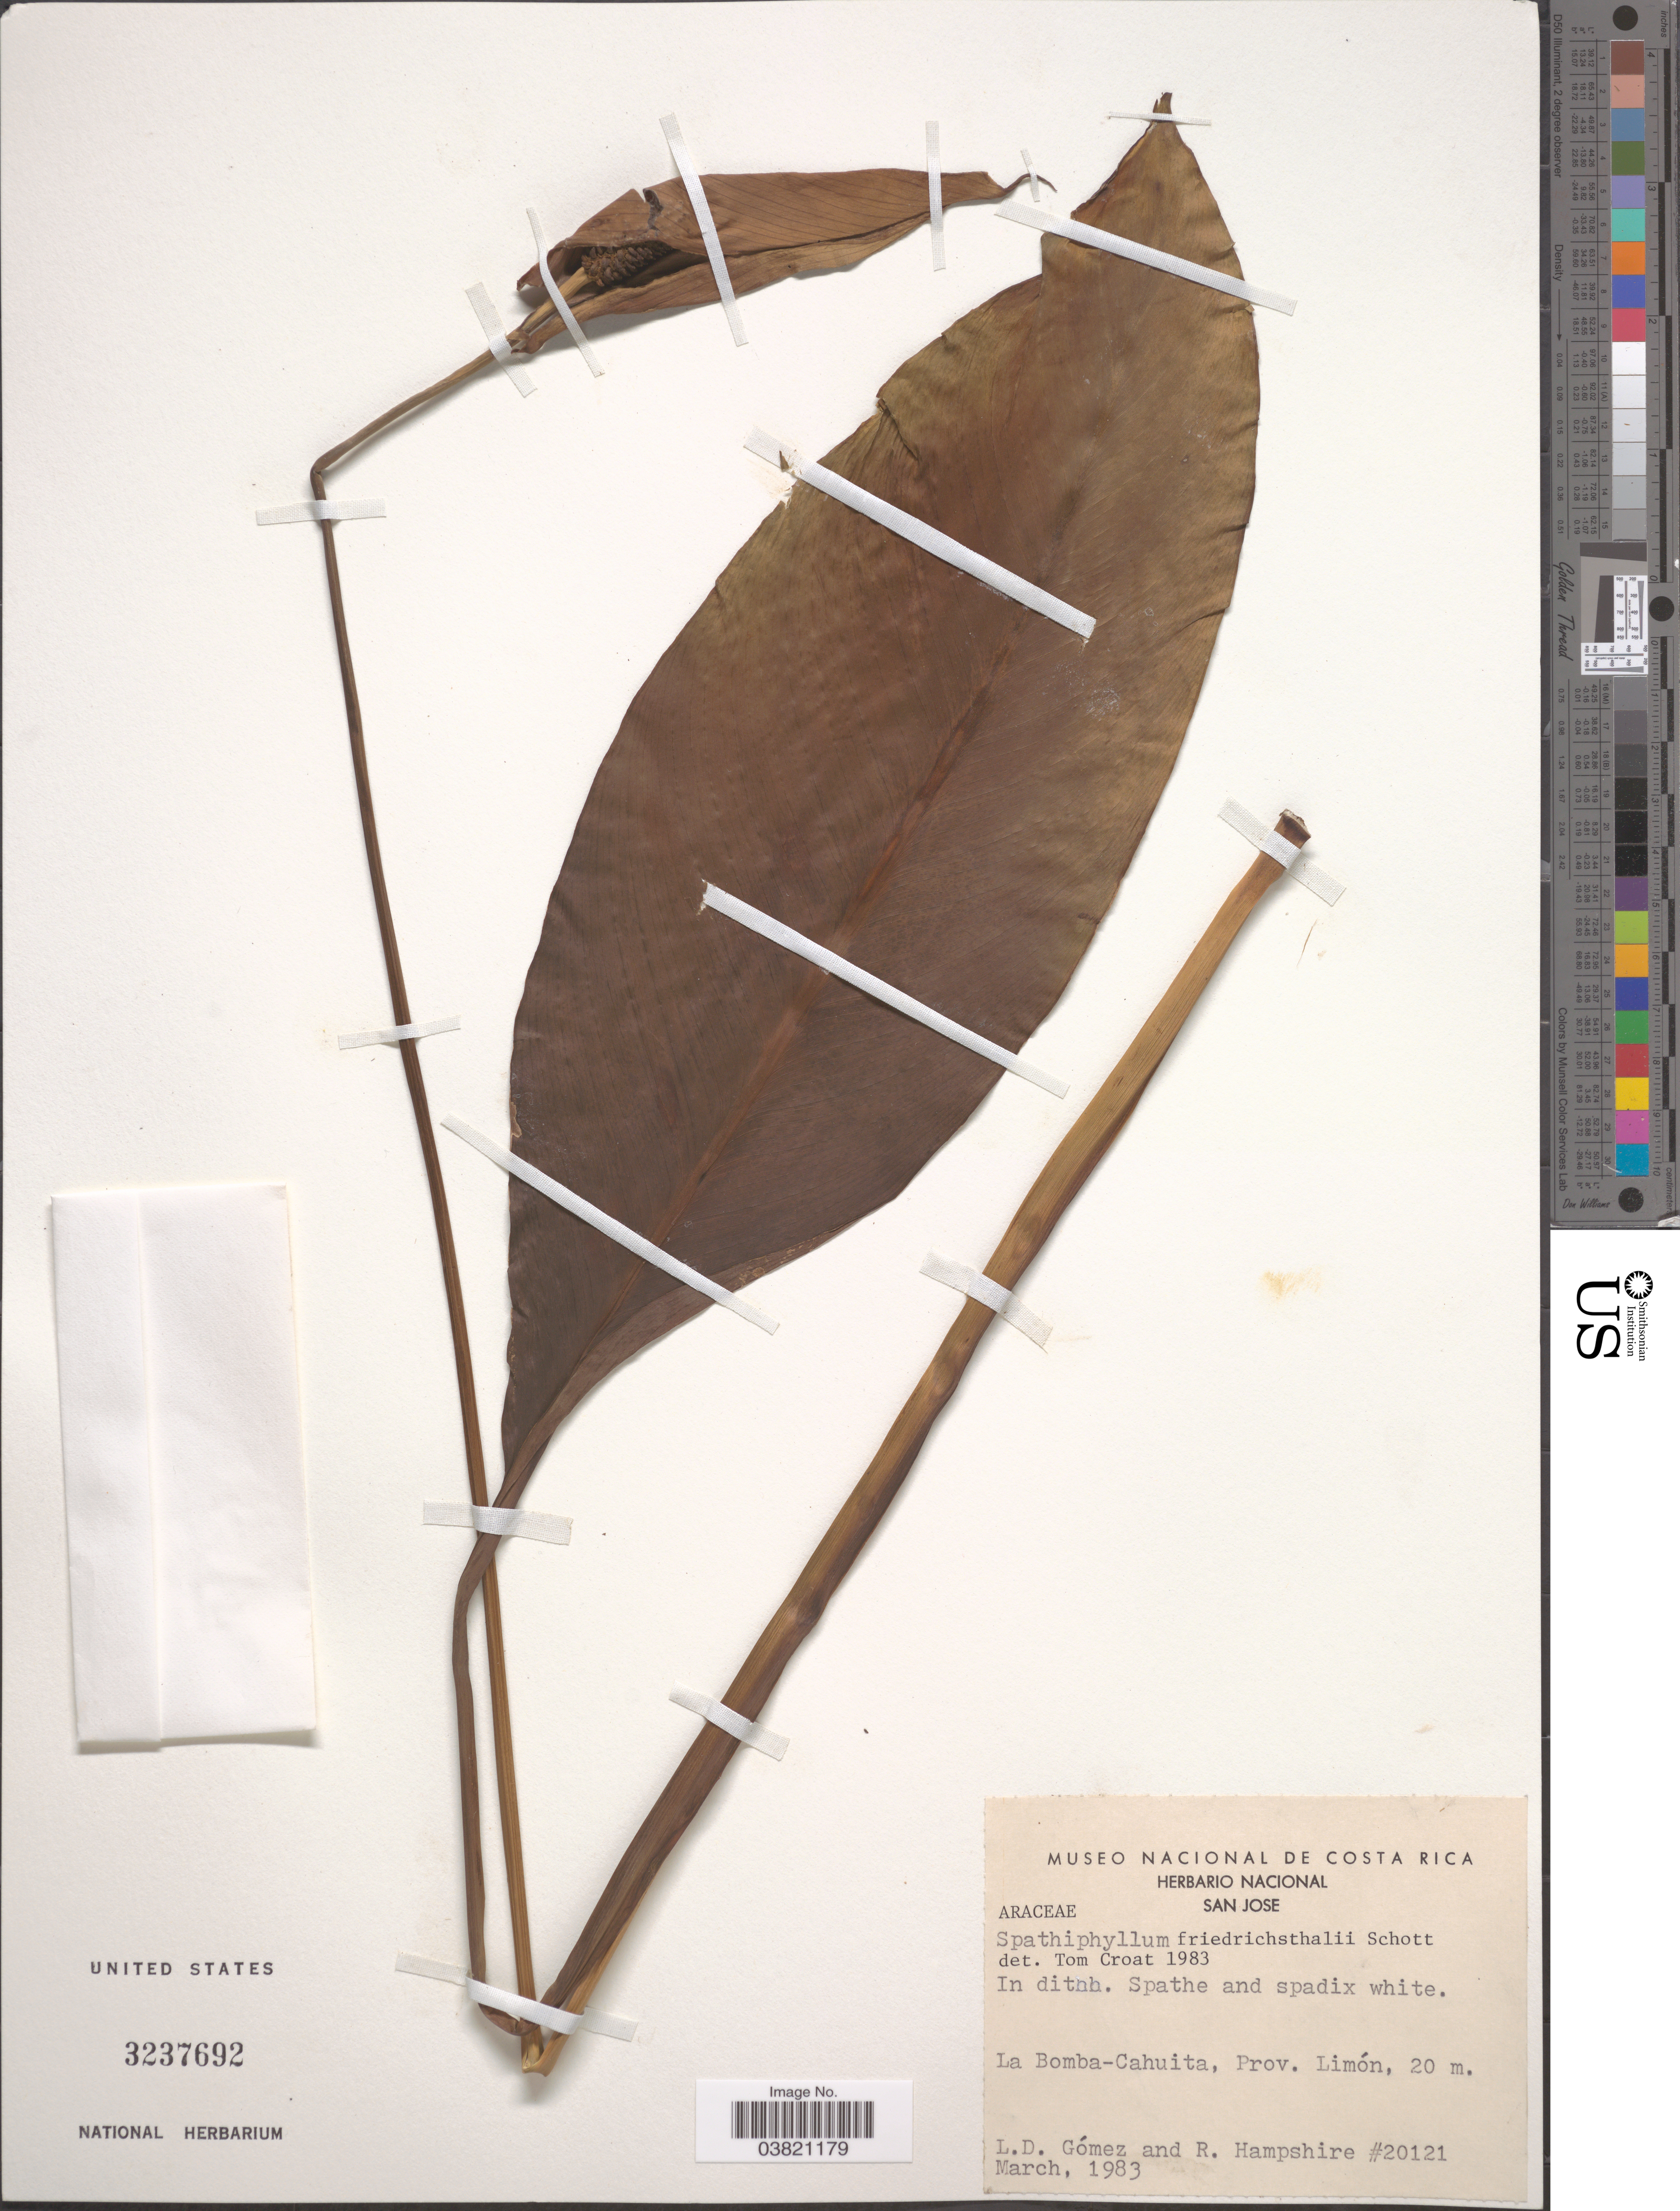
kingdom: Plantae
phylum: Tracheophyta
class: Liliopsida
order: Alismatales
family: Araceae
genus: Spathiphyllum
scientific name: Spathiphyllum friedrichsthalii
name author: Schott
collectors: L. D. Gómez & R. Hampshire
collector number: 20121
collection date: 1983-03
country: Costa Rica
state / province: Limón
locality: La Bomba-Cahuita.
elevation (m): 20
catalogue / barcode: US 3237692